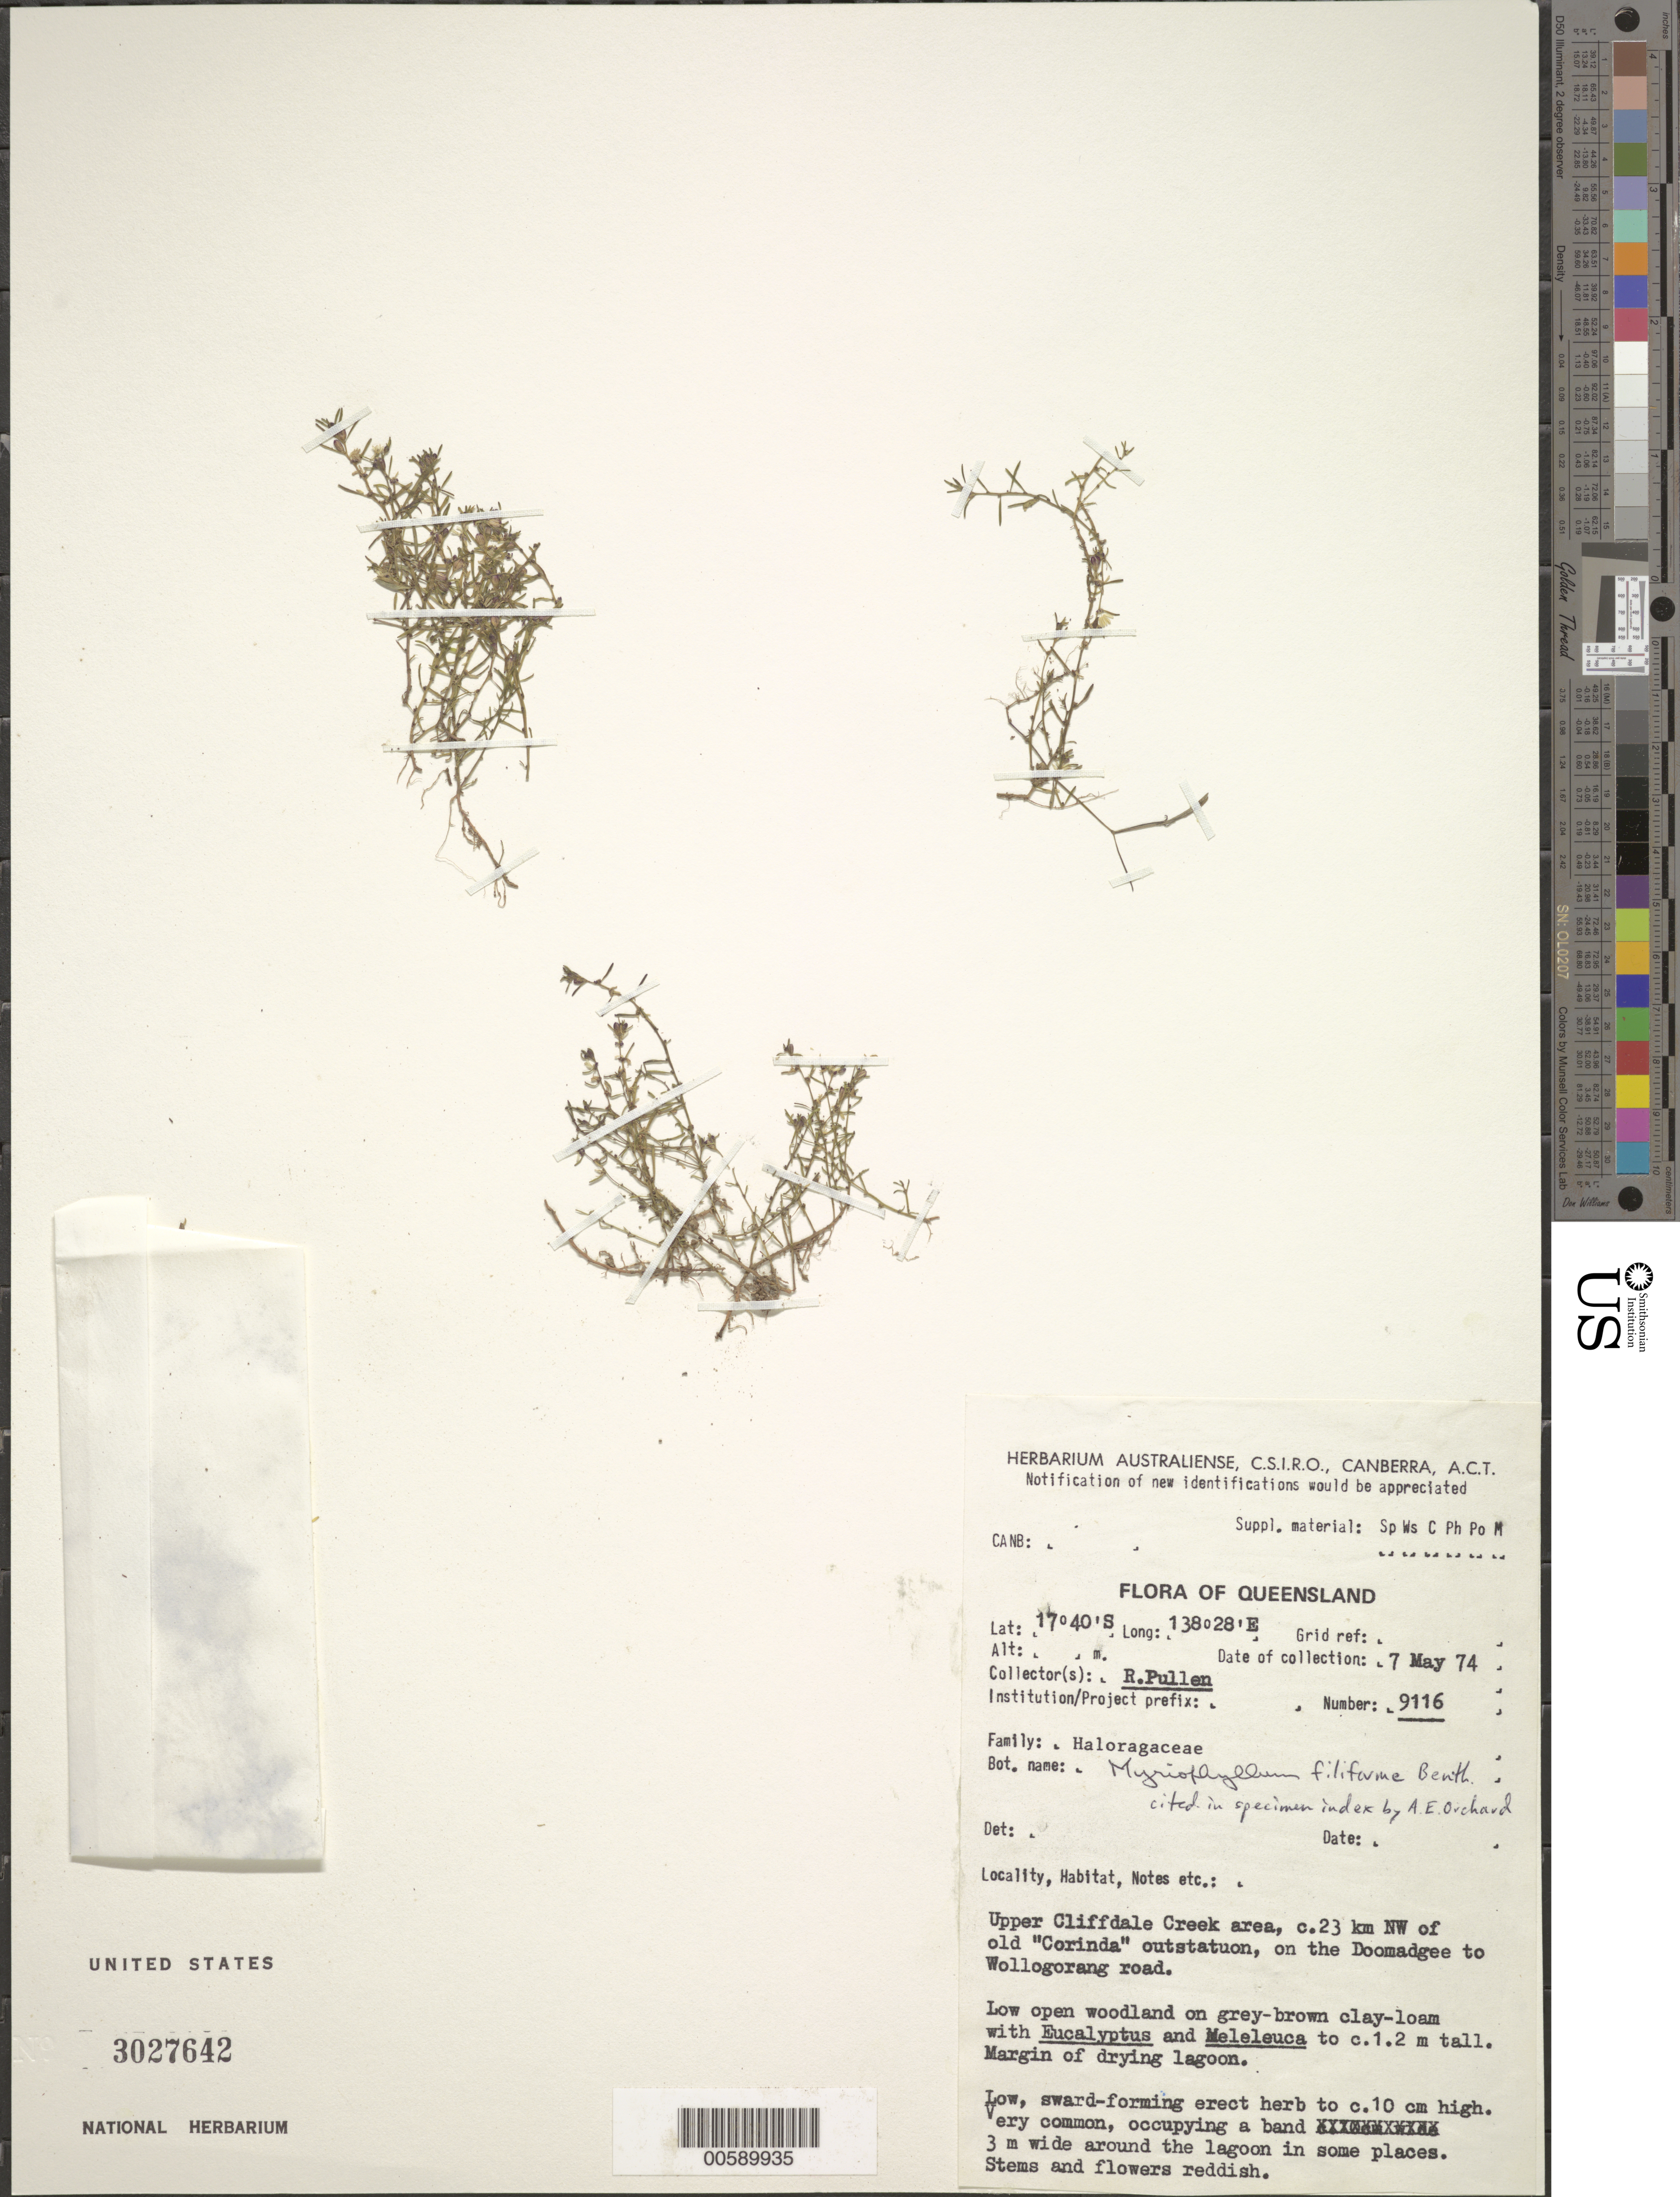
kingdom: Plantae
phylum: Tracheophyta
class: Magnoliopsida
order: Saxifragales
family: Haloragaceae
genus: Myriophyllum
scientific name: Myriophyllum filiforme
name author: Benth.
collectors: R. Pullen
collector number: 9116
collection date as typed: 07 May 1974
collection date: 1974-05-07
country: Australia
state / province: Queensland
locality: Doomadgee to Wollogorang road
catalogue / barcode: US 3027642